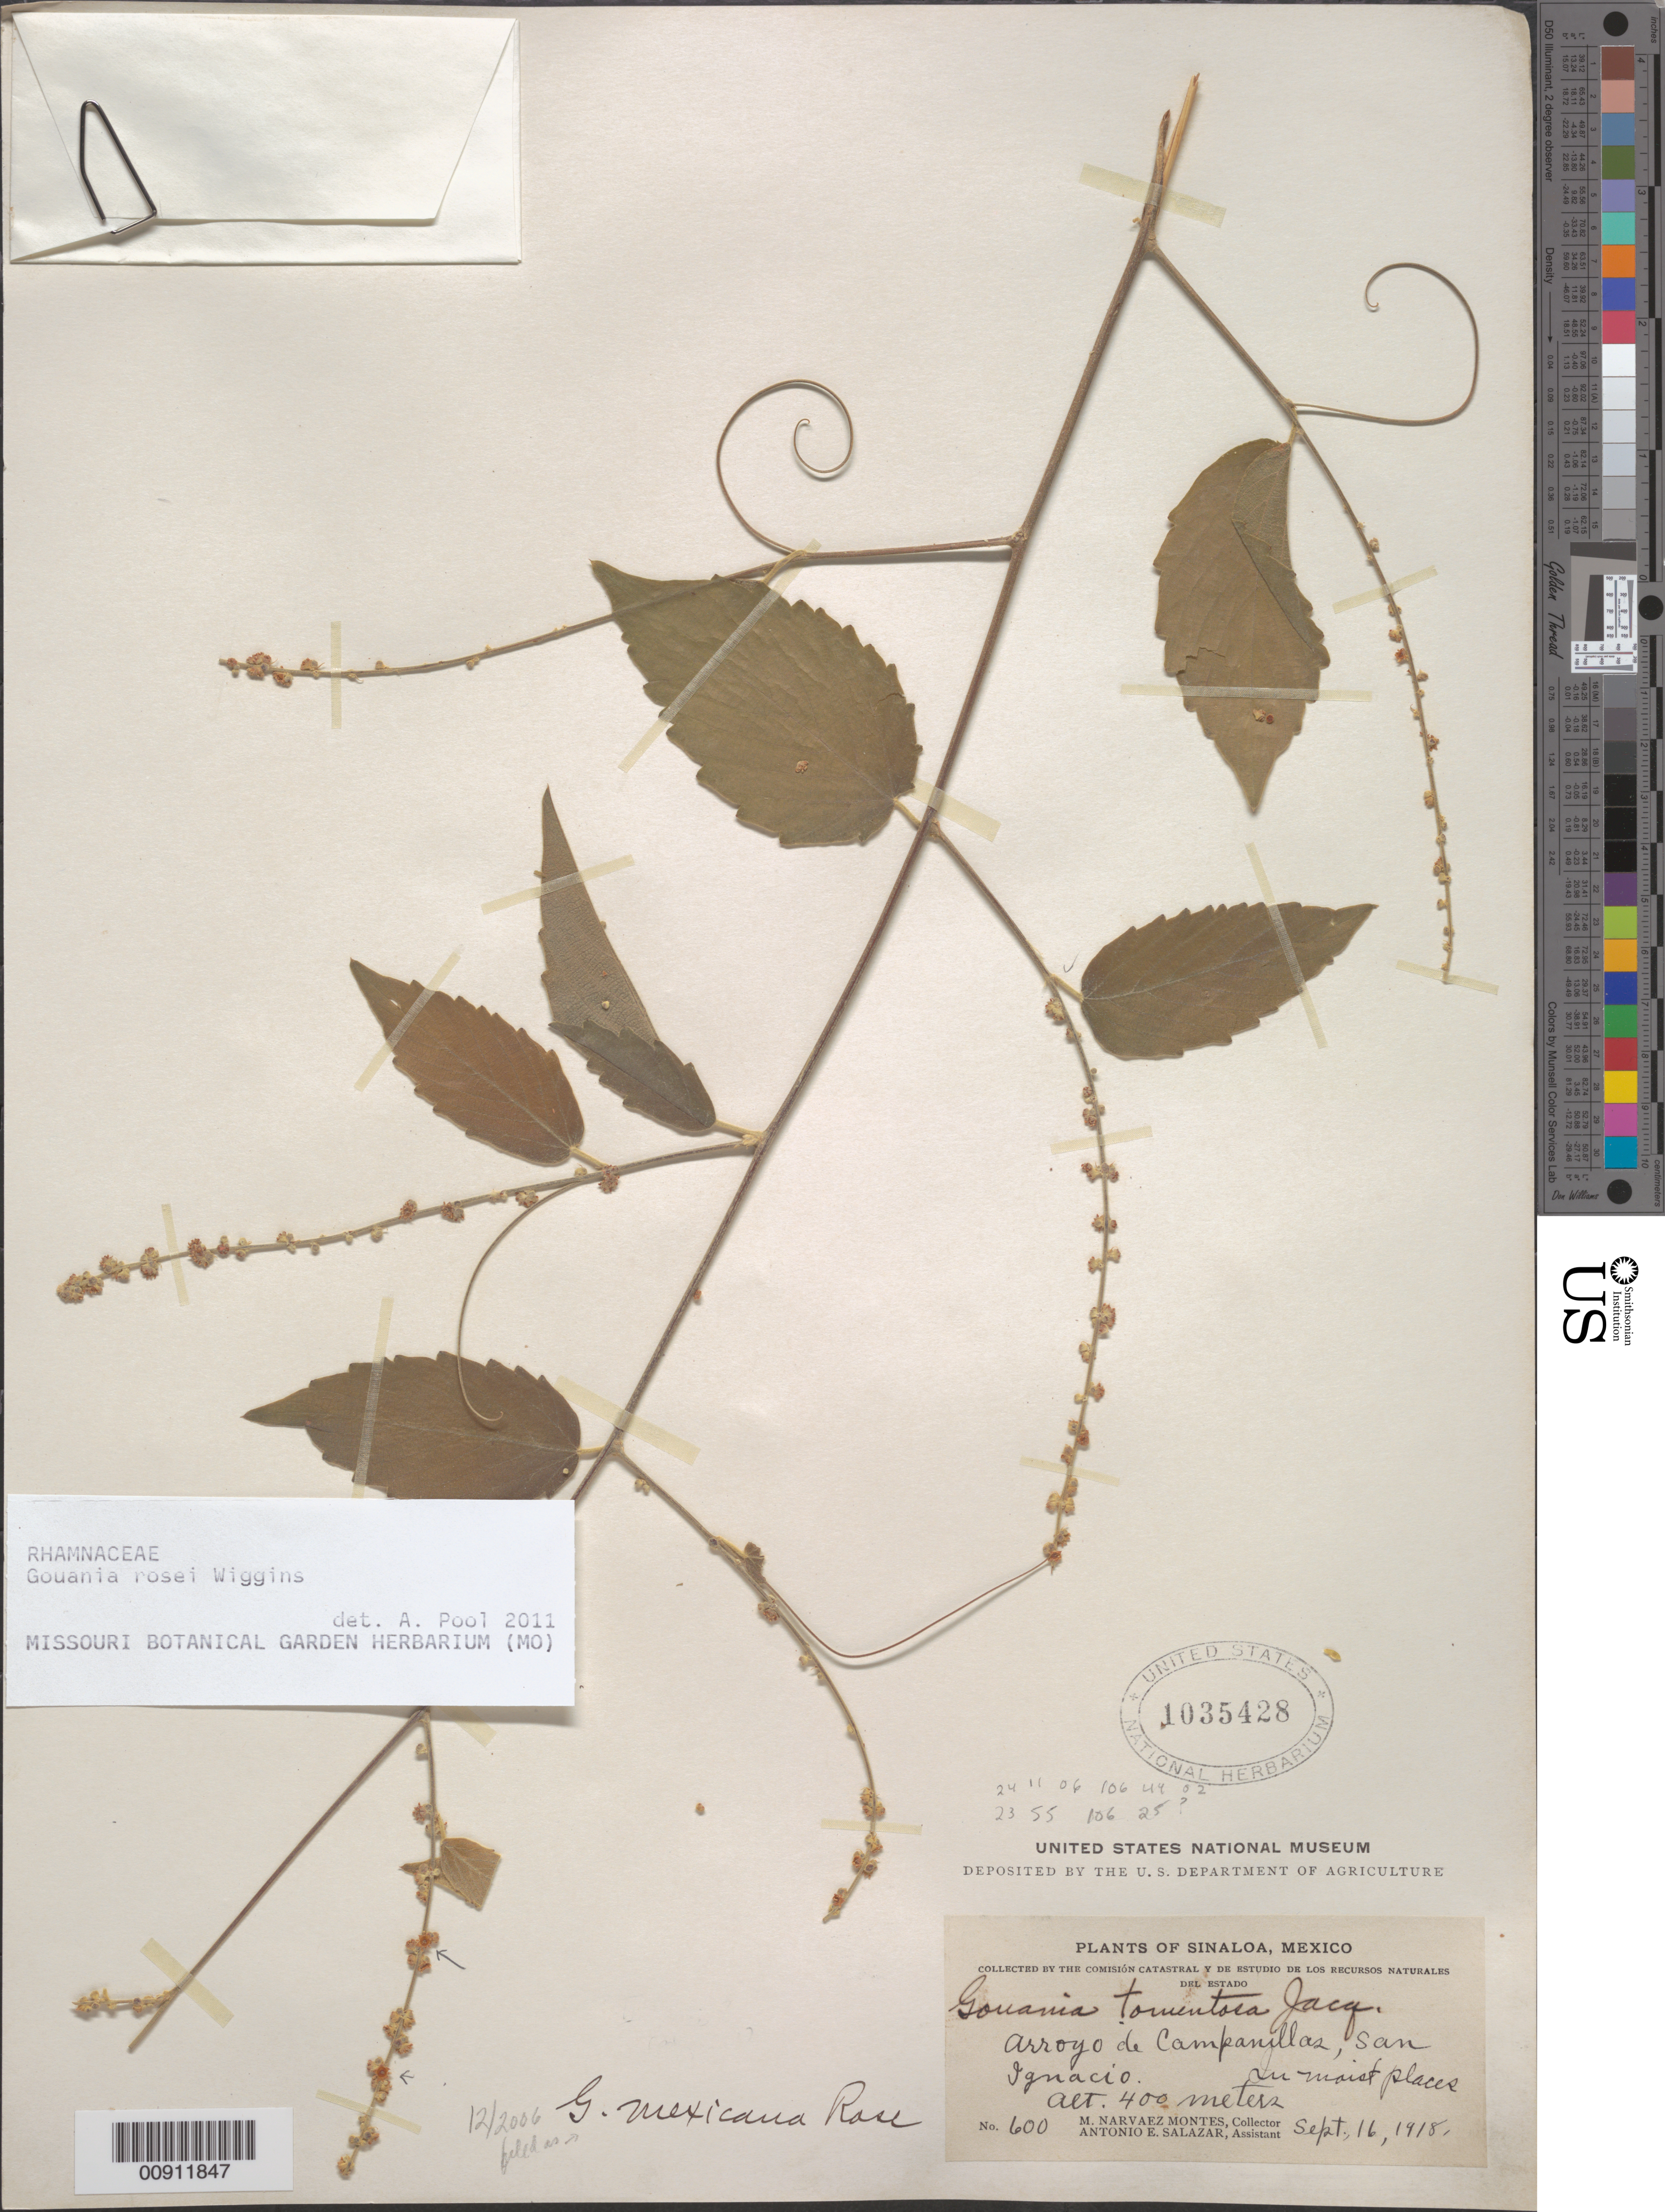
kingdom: Plantae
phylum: Tracheophyta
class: Magnoliopsida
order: Rosales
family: Rhamnaceae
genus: Gouania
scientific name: Gouania rosei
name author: Wiggins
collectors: M. Narvaez-Montes & A. E. Salazar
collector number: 600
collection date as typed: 16 Sep 1918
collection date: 1918-09-16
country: Mexico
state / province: Sinaloa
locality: Arroyo de Campanillas, San Ignacio.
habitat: In moist places.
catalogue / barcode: US 1035428